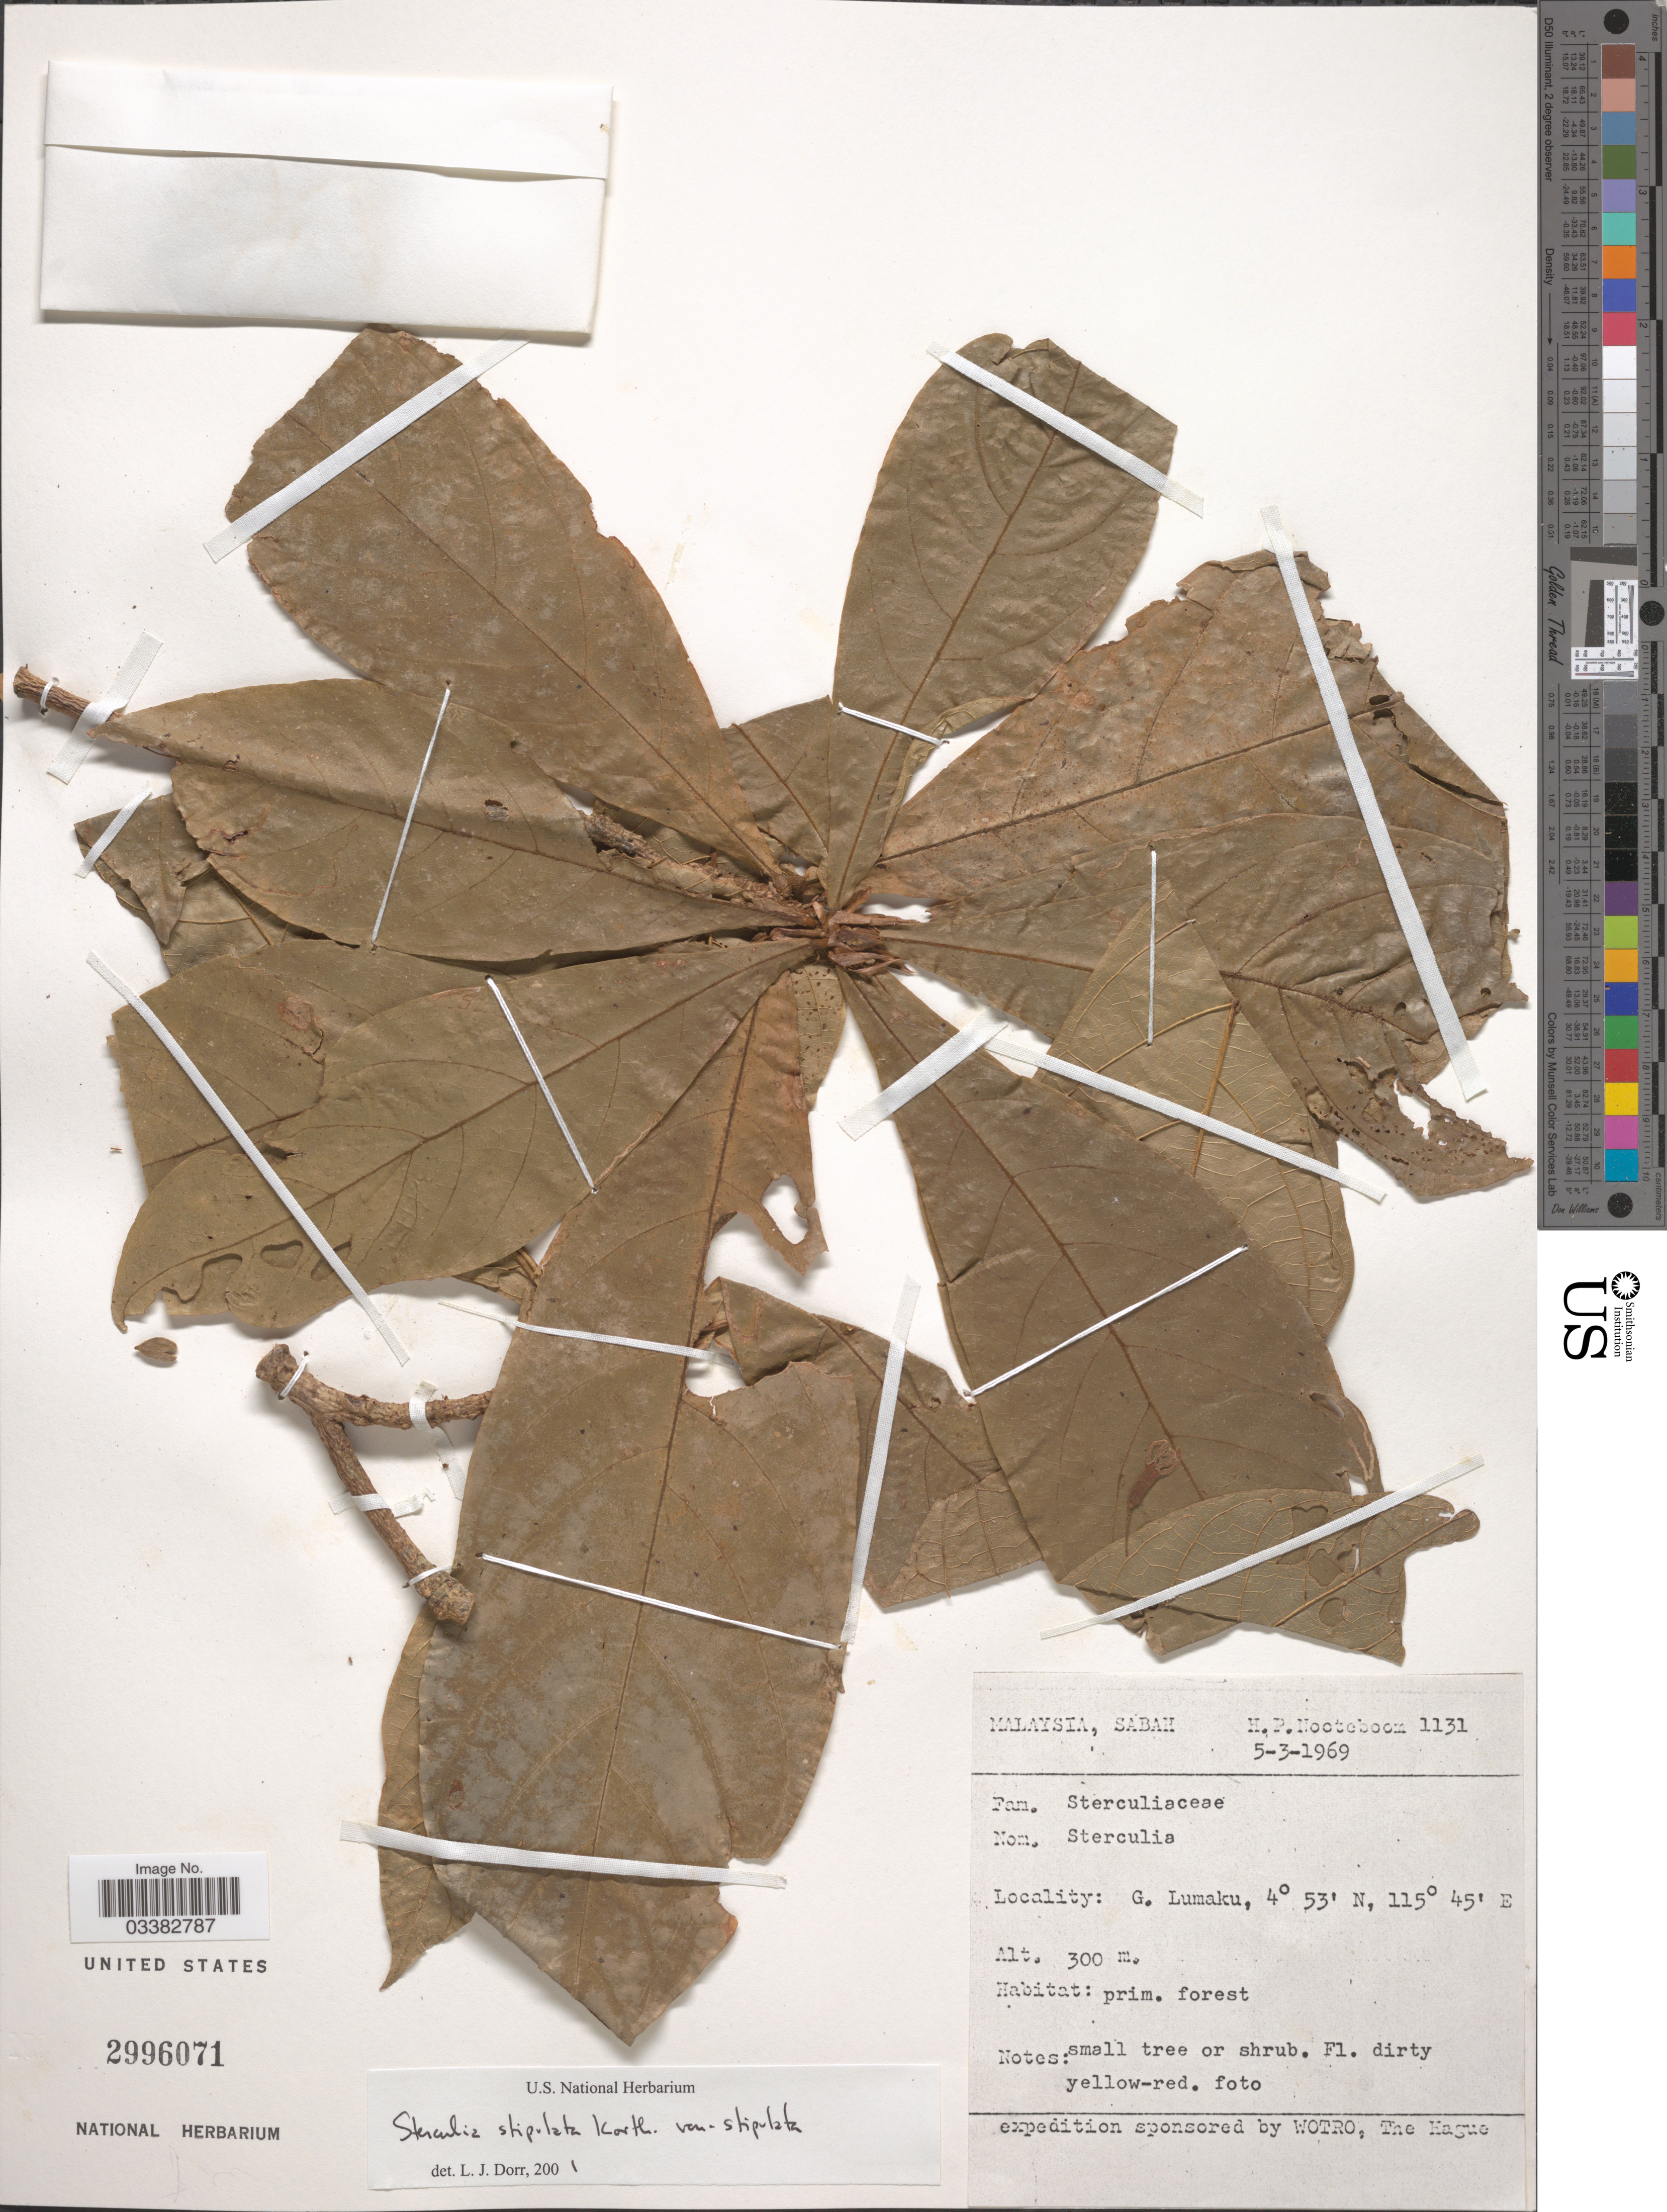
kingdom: Plantae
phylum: Tracheophyta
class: Magnoliopsida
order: Malvales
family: Malvaceae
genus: Sterculia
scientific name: Sterculia stipulata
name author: Korth.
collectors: H. P. Nooteboom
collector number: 1131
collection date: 1969-03-05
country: Malaysia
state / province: Sabah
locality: G. Lumaku.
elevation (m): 300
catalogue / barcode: US 2996071